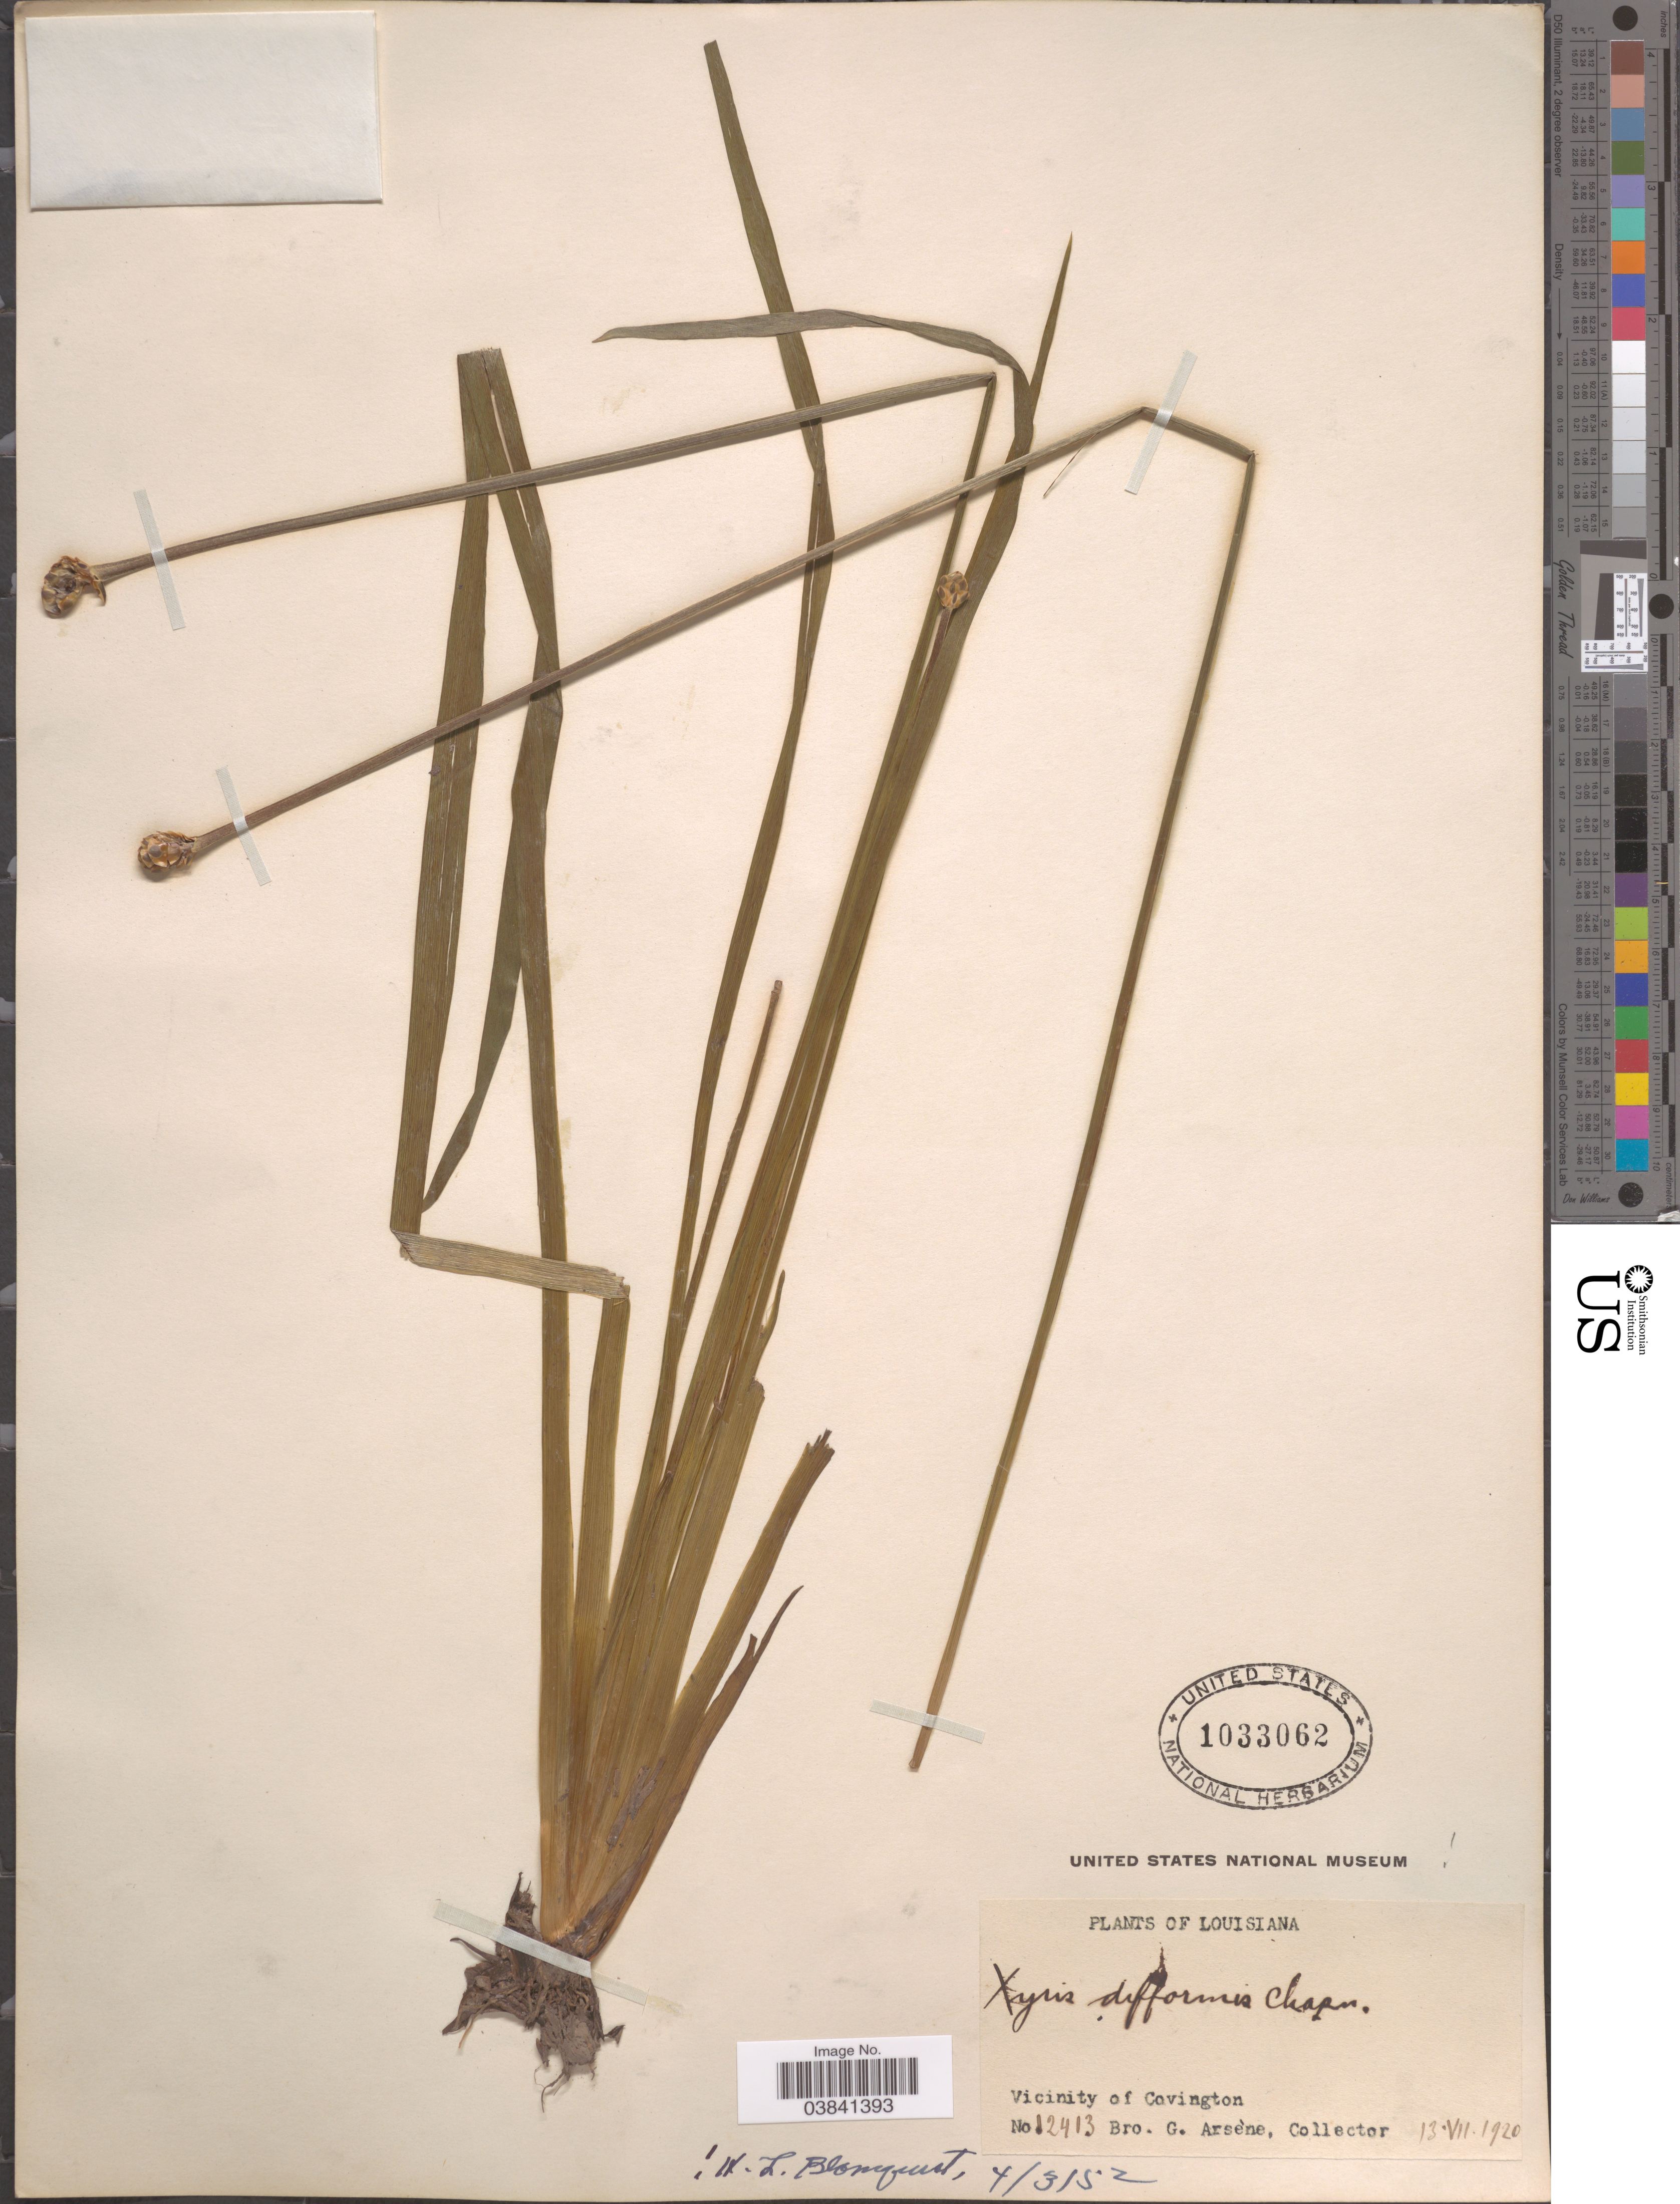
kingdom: Plantae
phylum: Tracheophyta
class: Liliopsida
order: Poales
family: Xyridaceae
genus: Xyris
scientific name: Xyris difformis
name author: Chapm.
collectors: Bro. G. Arsène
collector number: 12413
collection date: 1920-07-13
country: United States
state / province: Louisiana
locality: Vicinity of Covington.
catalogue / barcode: US 1033062